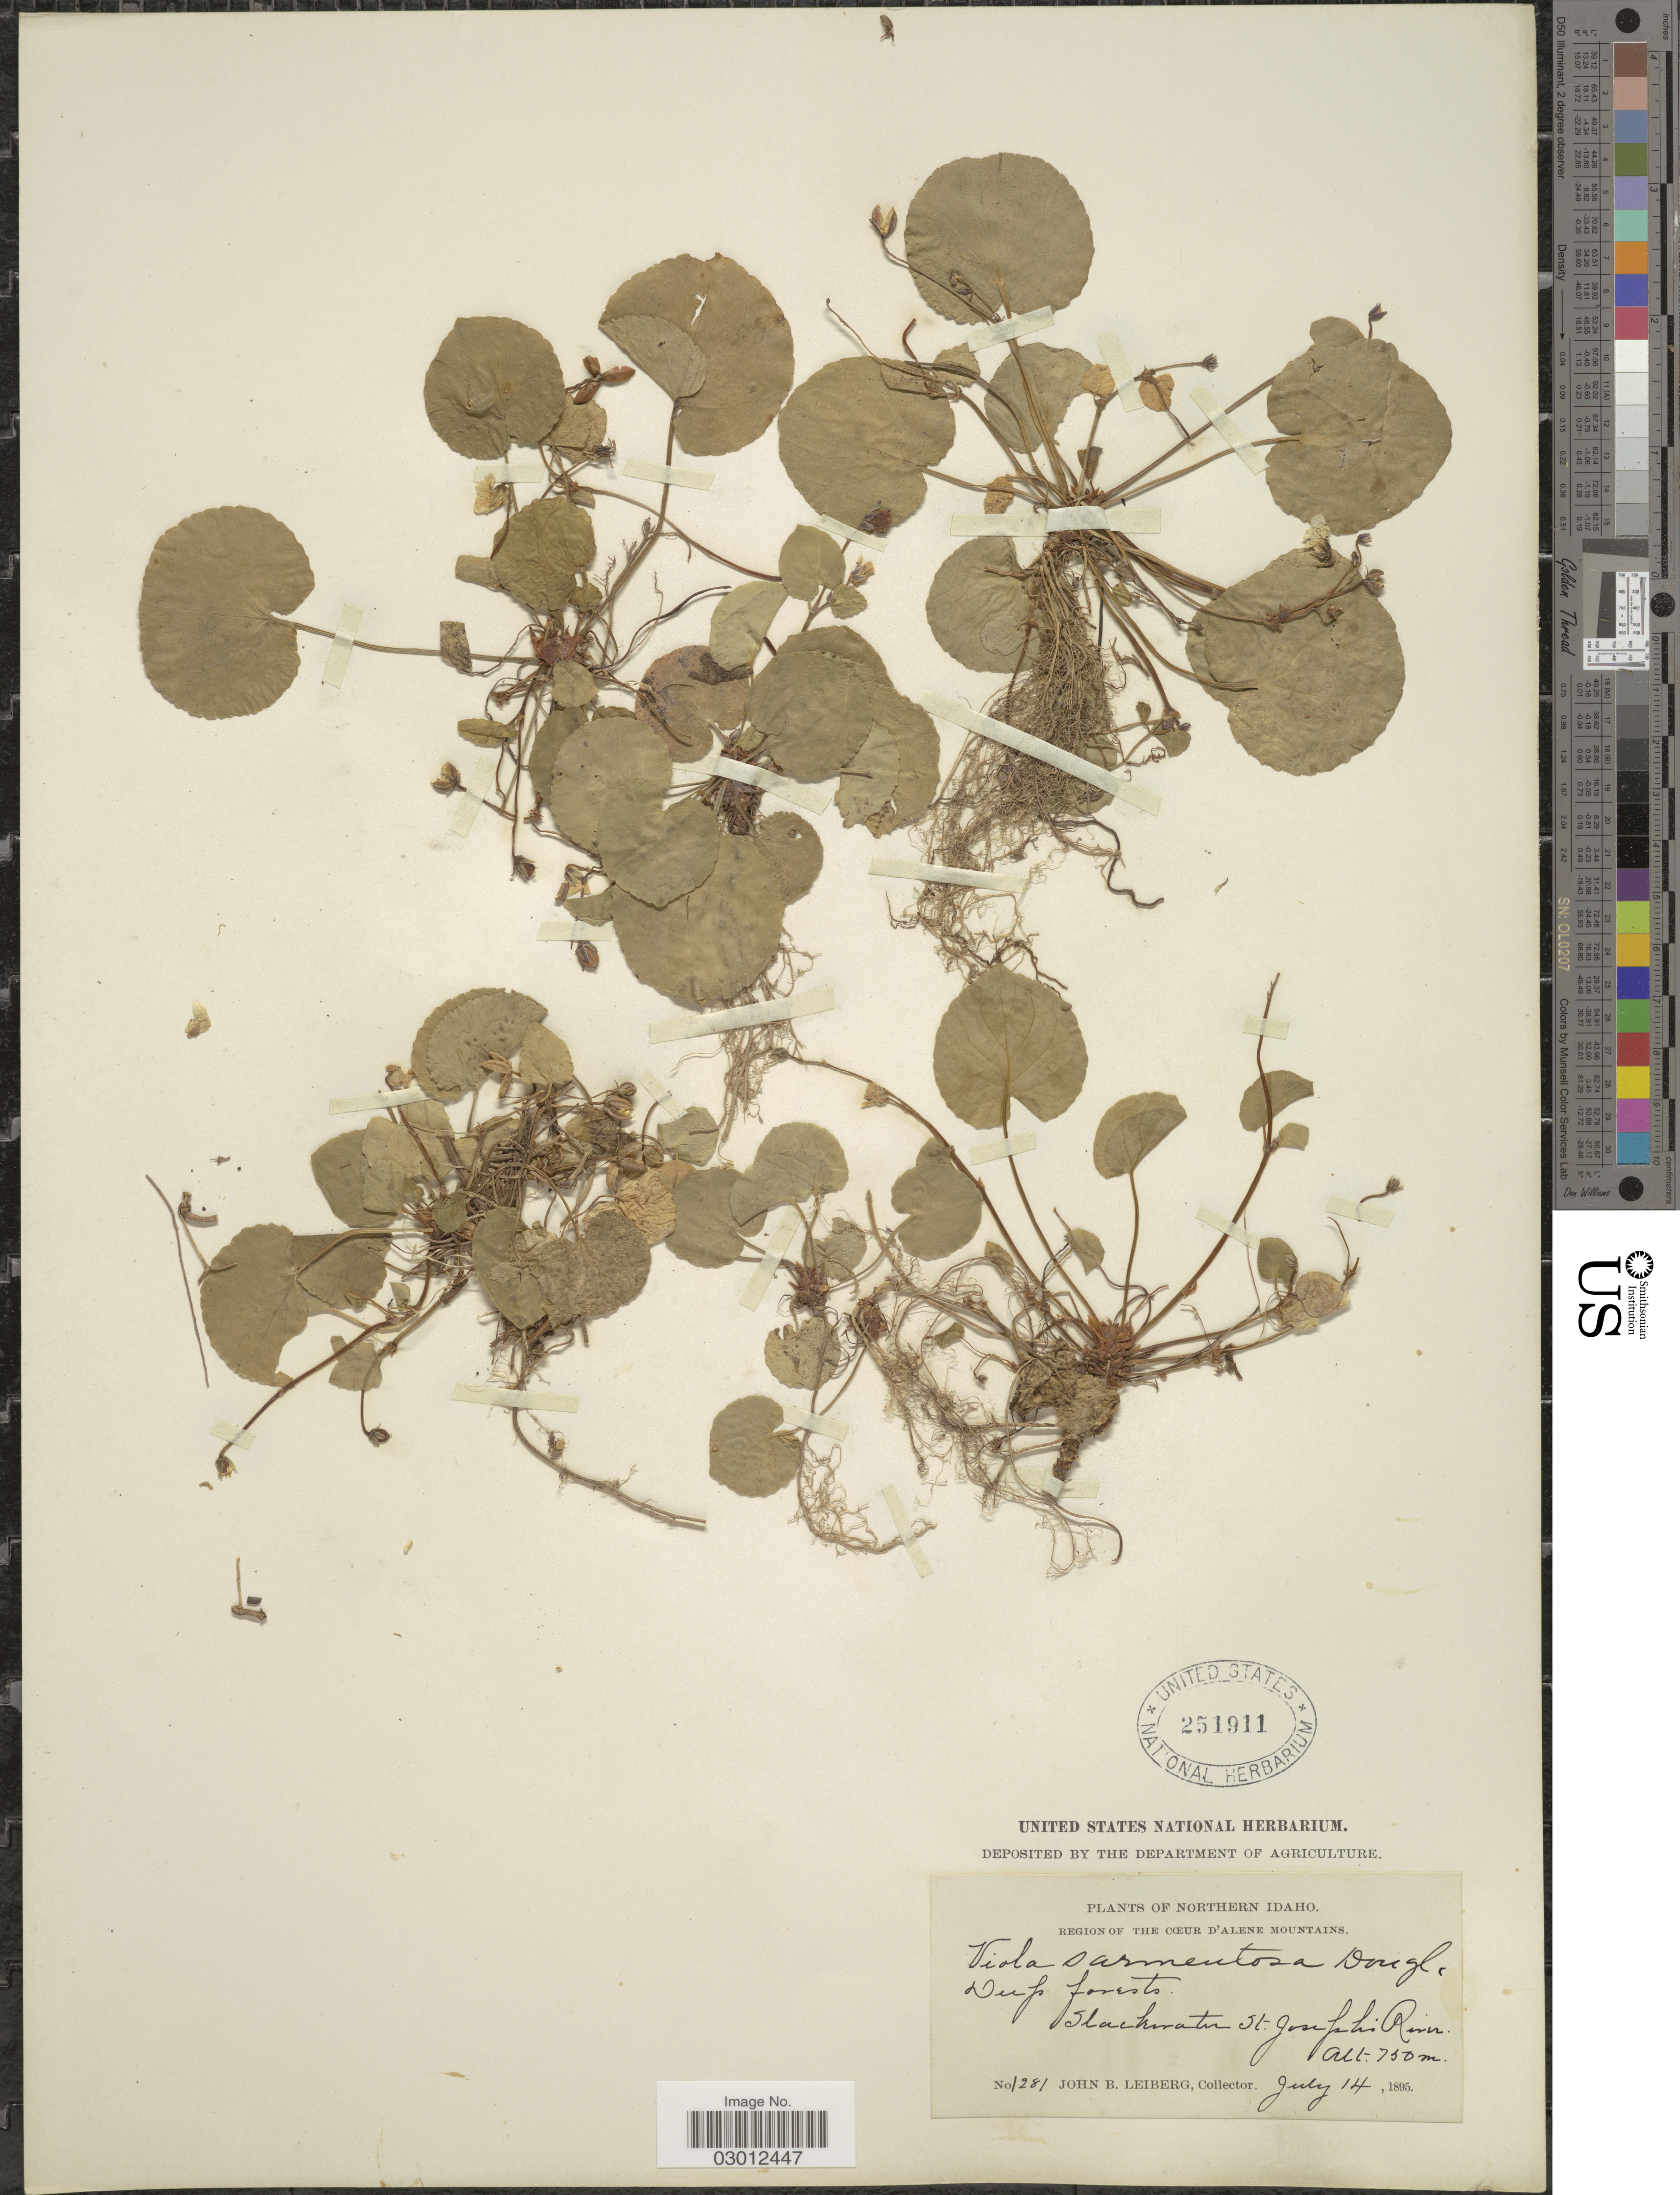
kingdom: Plantae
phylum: Tracheophyta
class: Magnoliopsida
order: Malpighiales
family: Violaceae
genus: Viola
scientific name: Viola orbiculata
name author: Geyer ex Hook.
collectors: J. B. Leiberg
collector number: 1281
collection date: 1895-07-14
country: United States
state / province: Idaho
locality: Northern Idaho. Region of the Cœur d'Alene Mountains. Slackeratu St. Josephine River.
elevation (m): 750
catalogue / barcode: US 251911